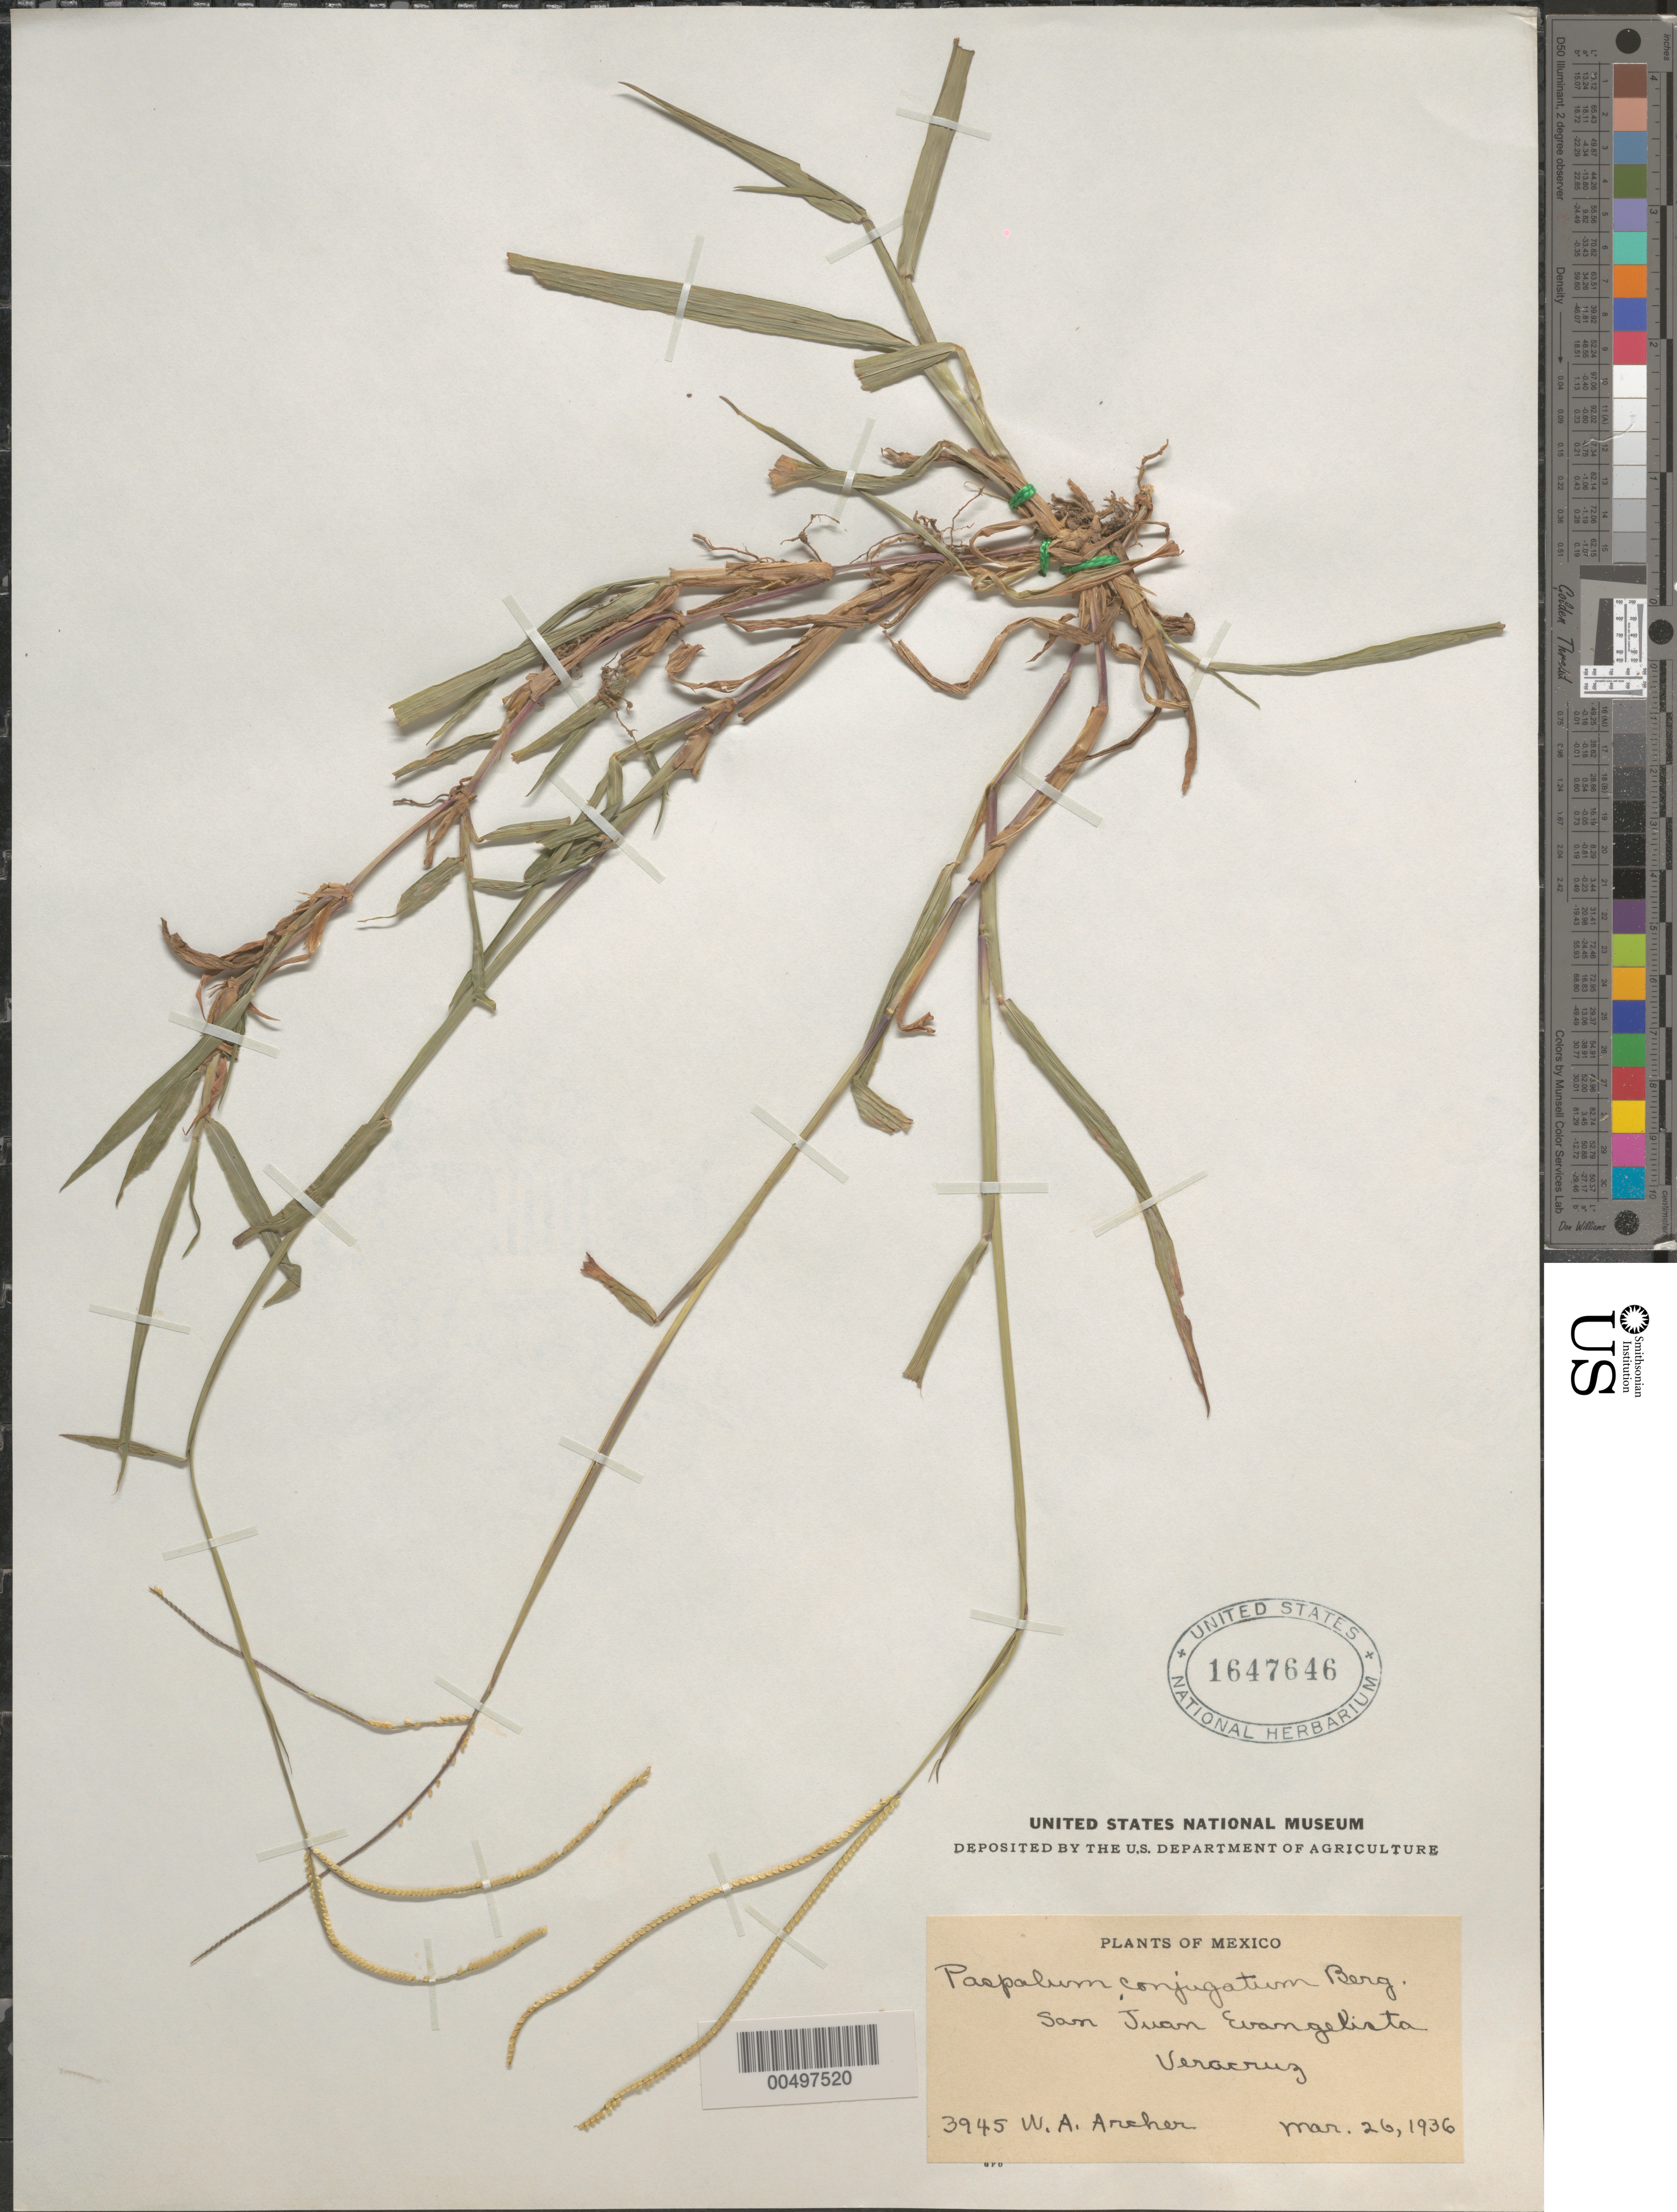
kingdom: Plantae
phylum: Tracheophyta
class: Liliopsida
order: Poales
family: Poaceae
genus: Paspalum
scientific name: Paspalum conjugatum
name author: P.J. Bergius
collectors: W. A. Archer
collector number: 3945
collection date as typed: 26 Mar 1936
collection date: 1936-03-26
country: Mexico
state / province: Veracruz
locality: San Juan Evangelista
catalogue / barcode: US 1647646